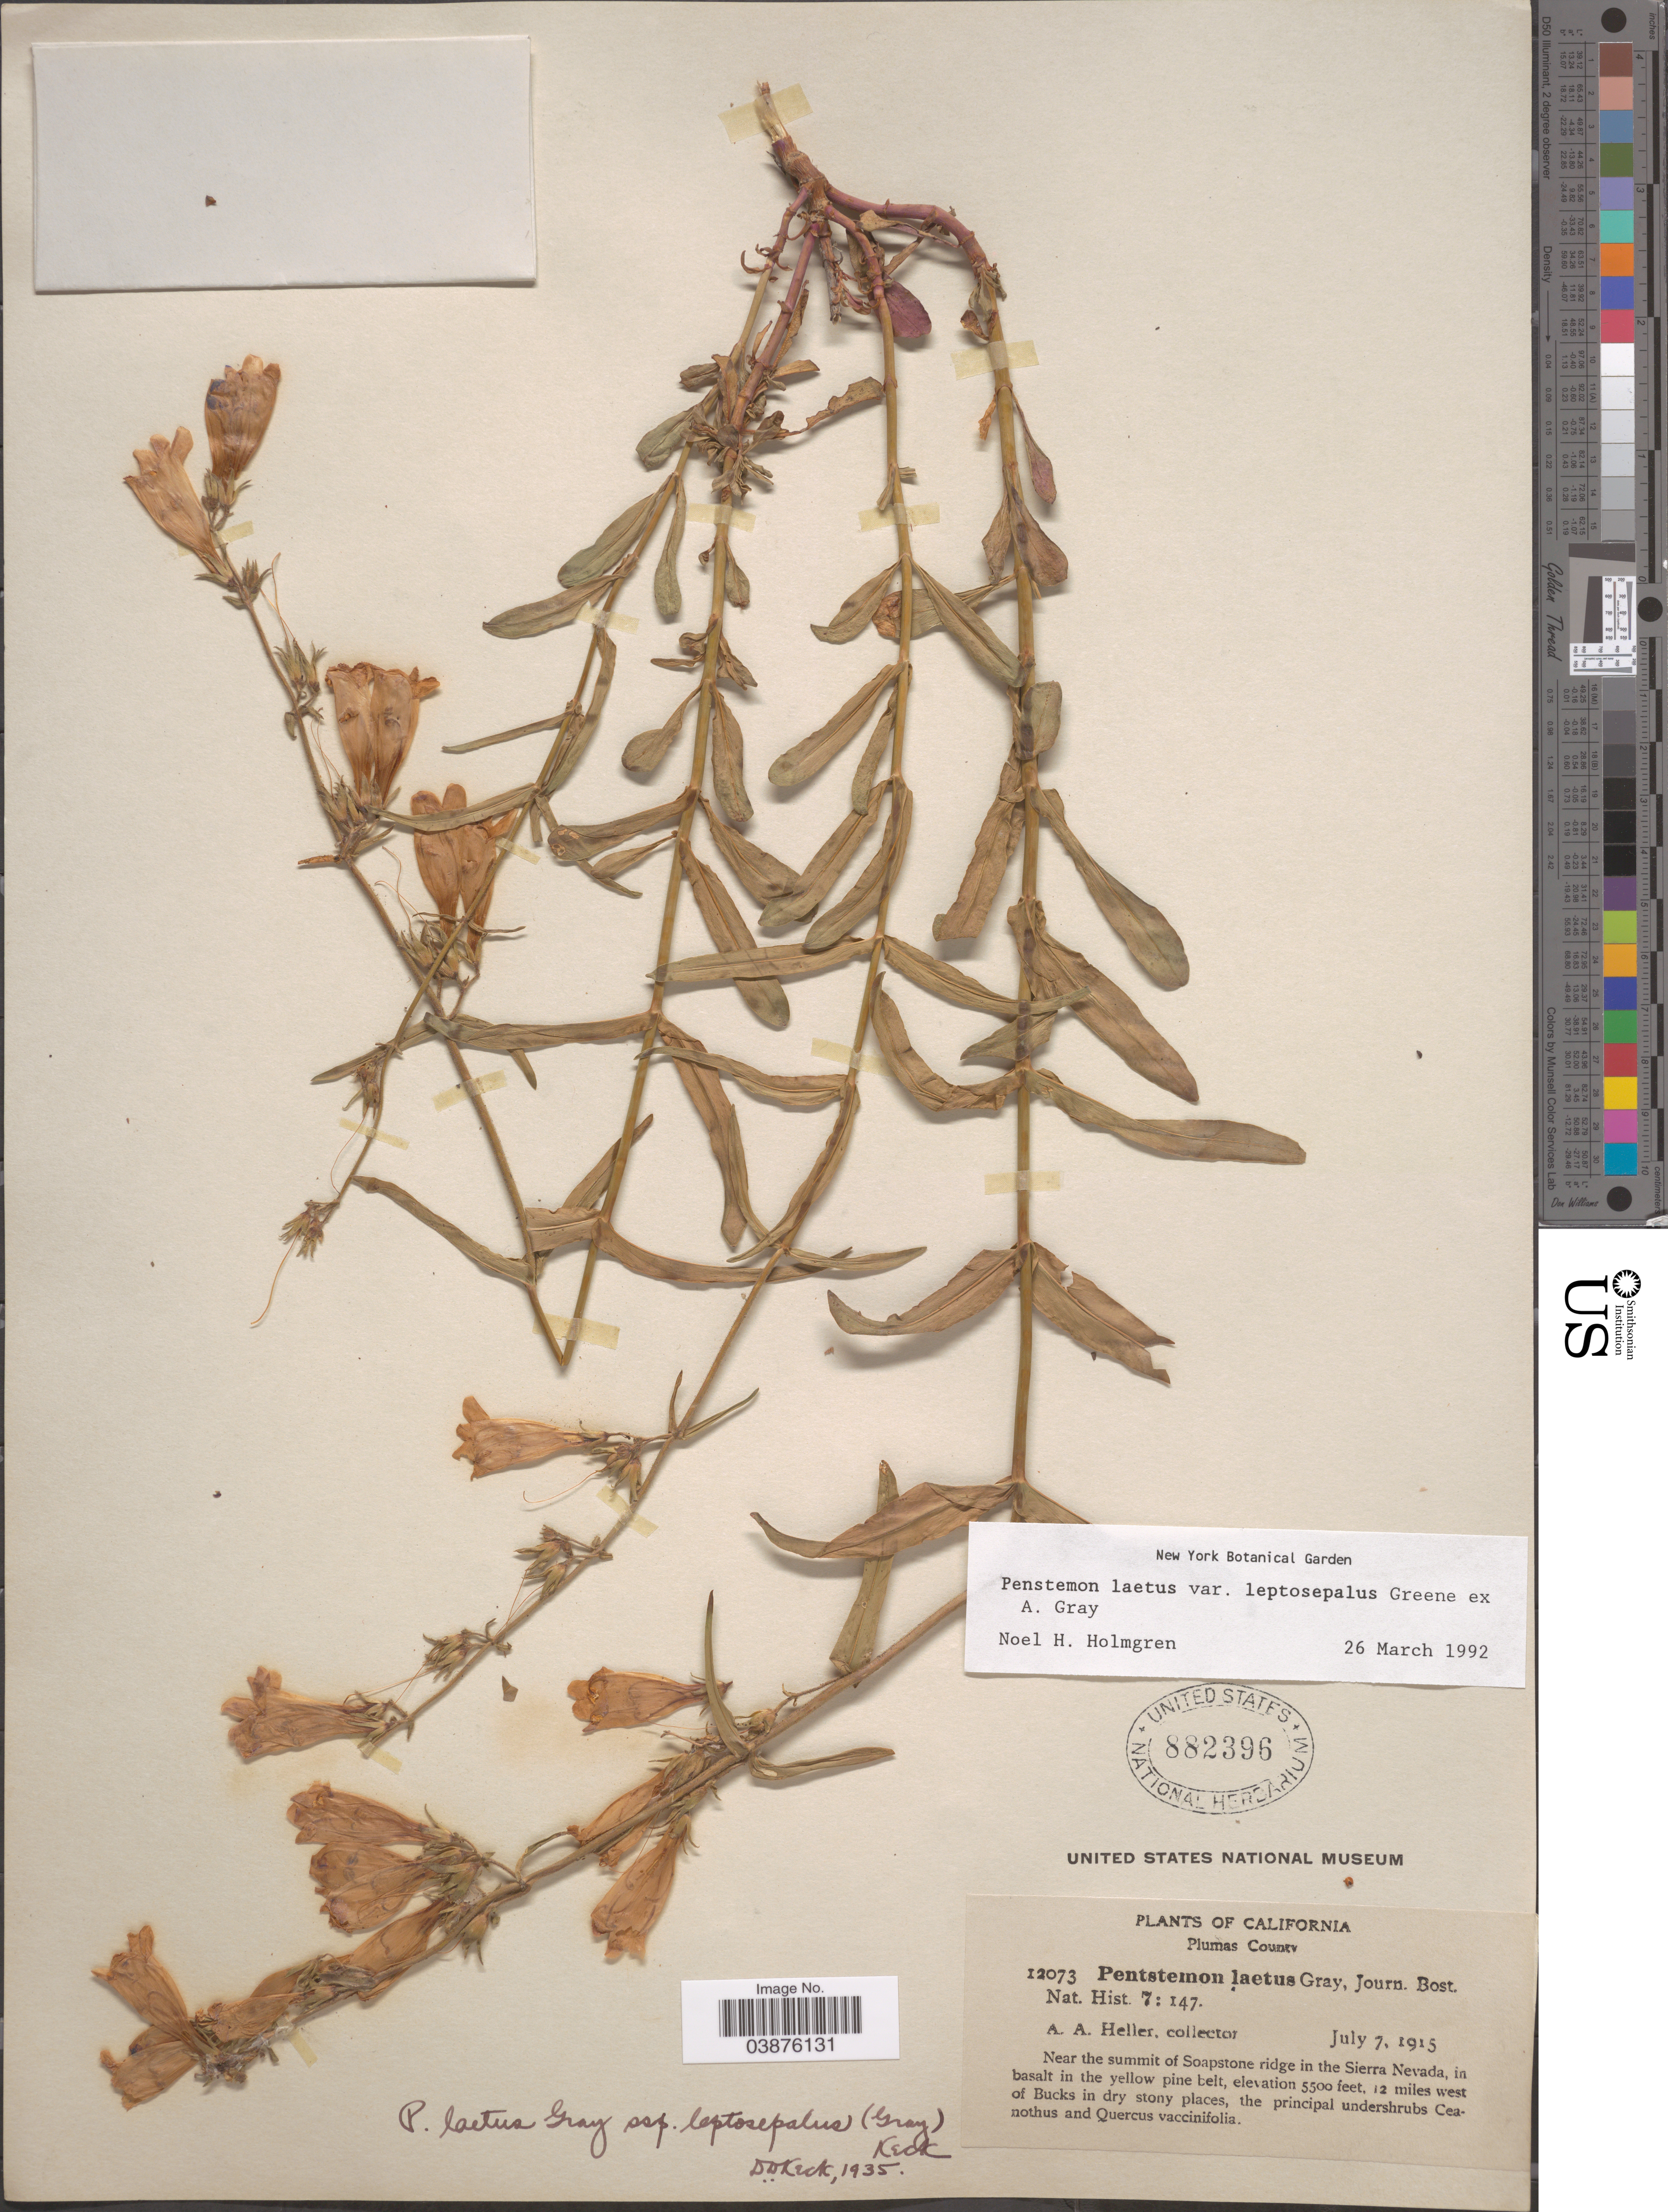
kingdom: Plantae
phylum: Tracheophyta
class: Magnoliopsida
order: Lamiales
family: Plantaginaceae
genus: Penstemon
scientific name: Penstemon laetus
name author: A. Gray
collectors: A. A. Heller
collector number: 12073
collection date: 1915-07-07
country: United States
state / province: California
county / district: Plumas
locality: Plumas County. Near the summit of Soapstone ridge in the Sierra Nevada, in basalt in the yellow pine belt. 12 miles west of Bucks in dry stony places.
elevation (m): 1676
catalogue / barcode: US 882396